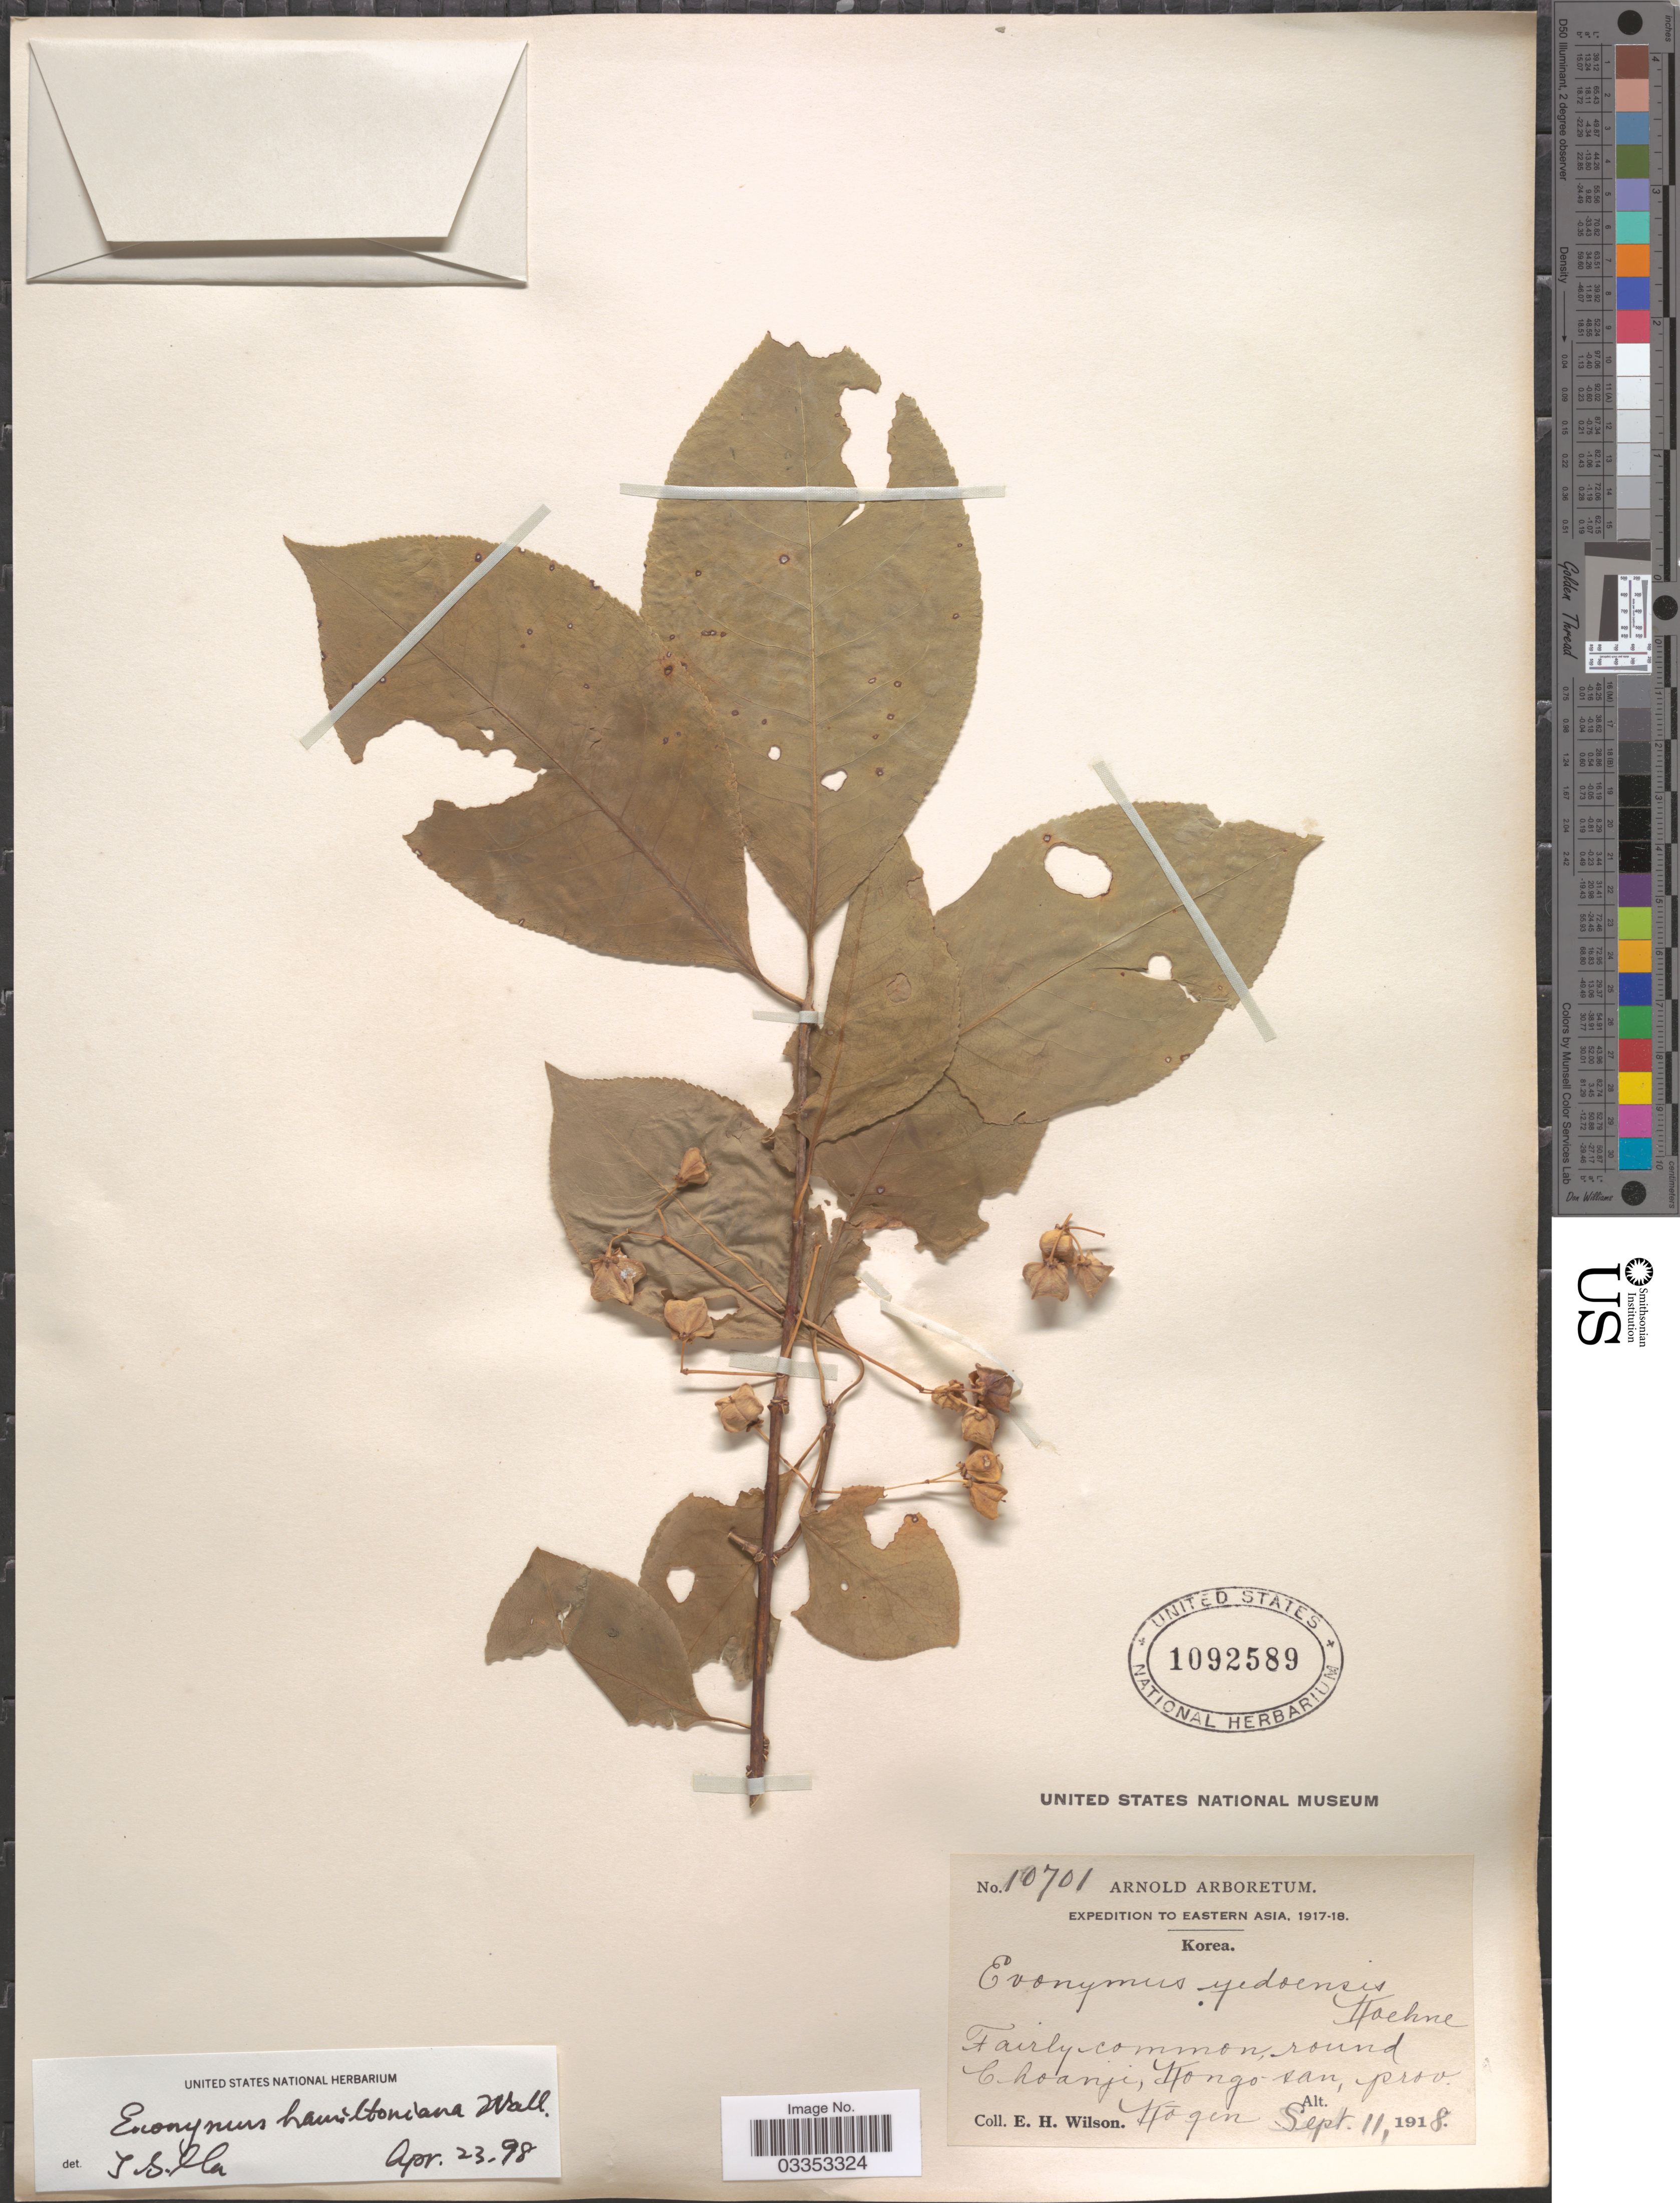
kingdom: Plantae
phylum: Tracheophyta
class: Magnoliopsida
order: Celastrales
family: Celastraceae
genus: Euonymus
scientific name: Euonymus hamiltonianus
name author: Wall.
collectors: E. Wilson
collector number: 10701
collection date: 1918-09-11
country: North Korea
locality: Eastern Asia. Round Choanji, Kongo-san, prov. Kogen.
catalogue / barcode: US 1092589